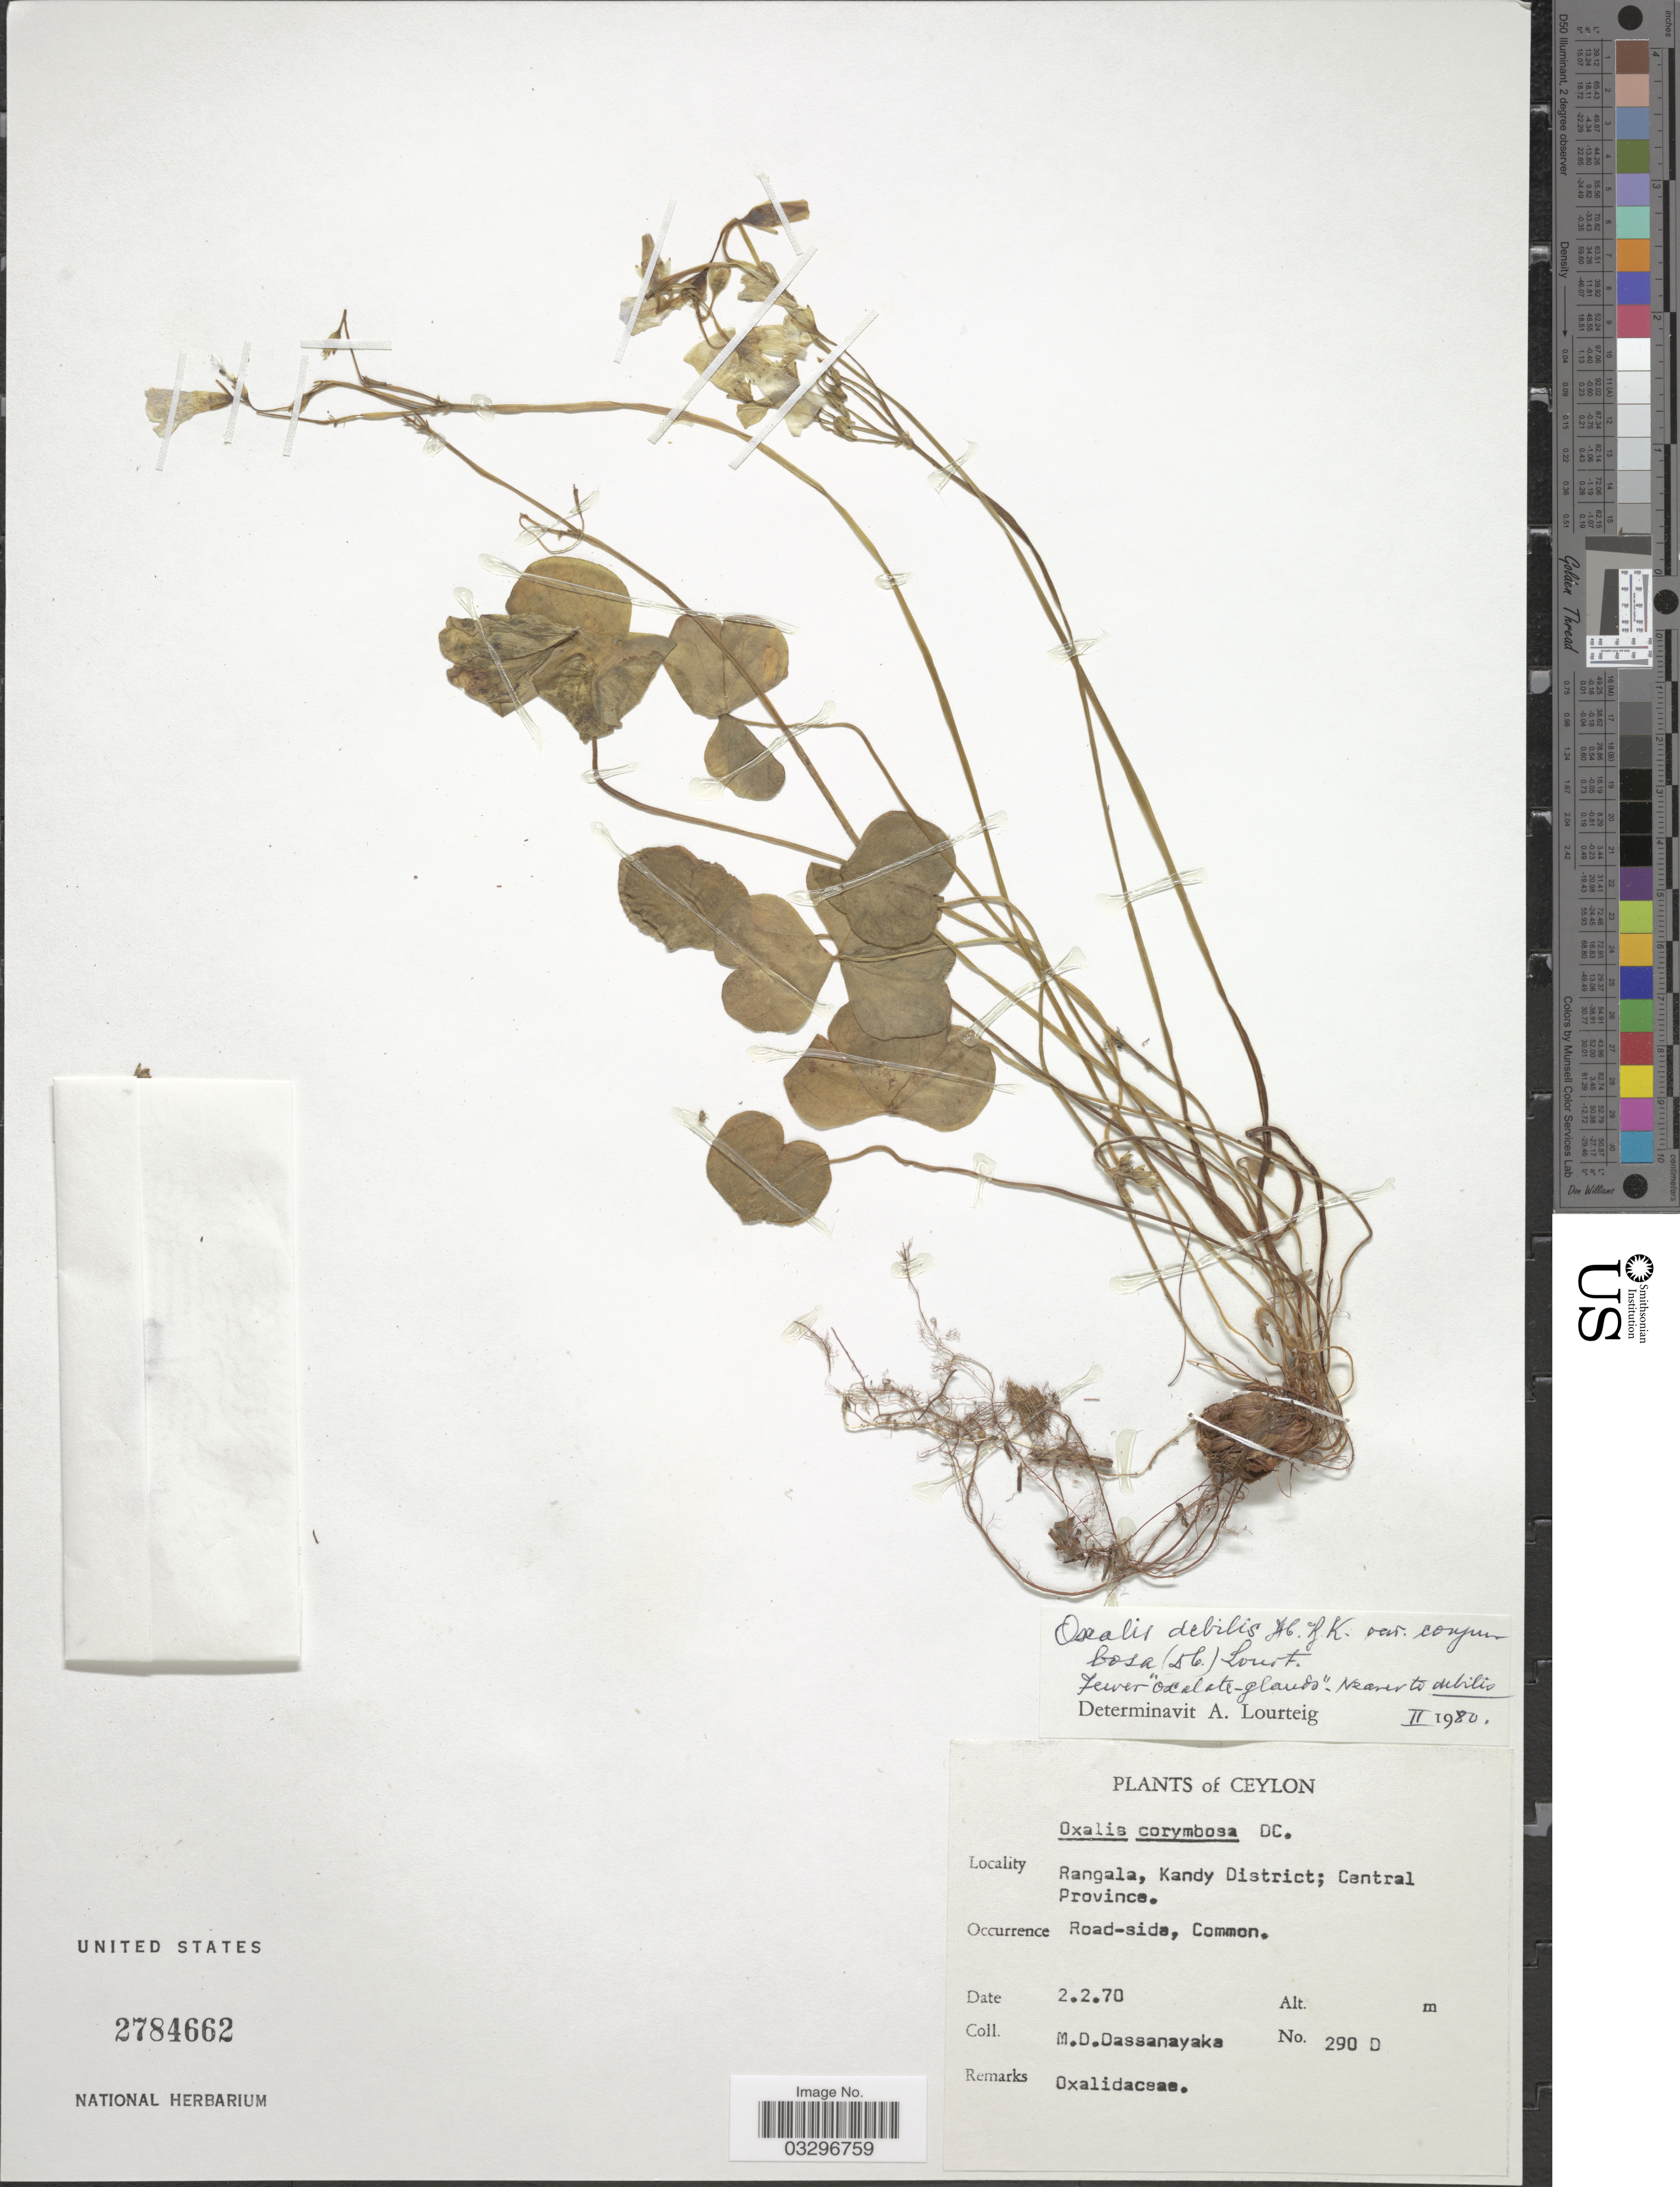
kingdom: Plantae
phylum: Tracheophyta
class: Magnoliopsida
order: Oxalidales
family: Oxalidaceae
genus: Oxalis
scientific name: Oxalis debilis var. corymbosa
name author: (DC.) Lourteig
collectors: M. D. Dassanayake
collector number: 290D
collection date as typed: Transcribed d/m/y: 2/2/70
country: Sri Lanka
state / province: Central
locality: Ceylon, Rangala, Kandy District.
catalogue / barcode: US 2784662